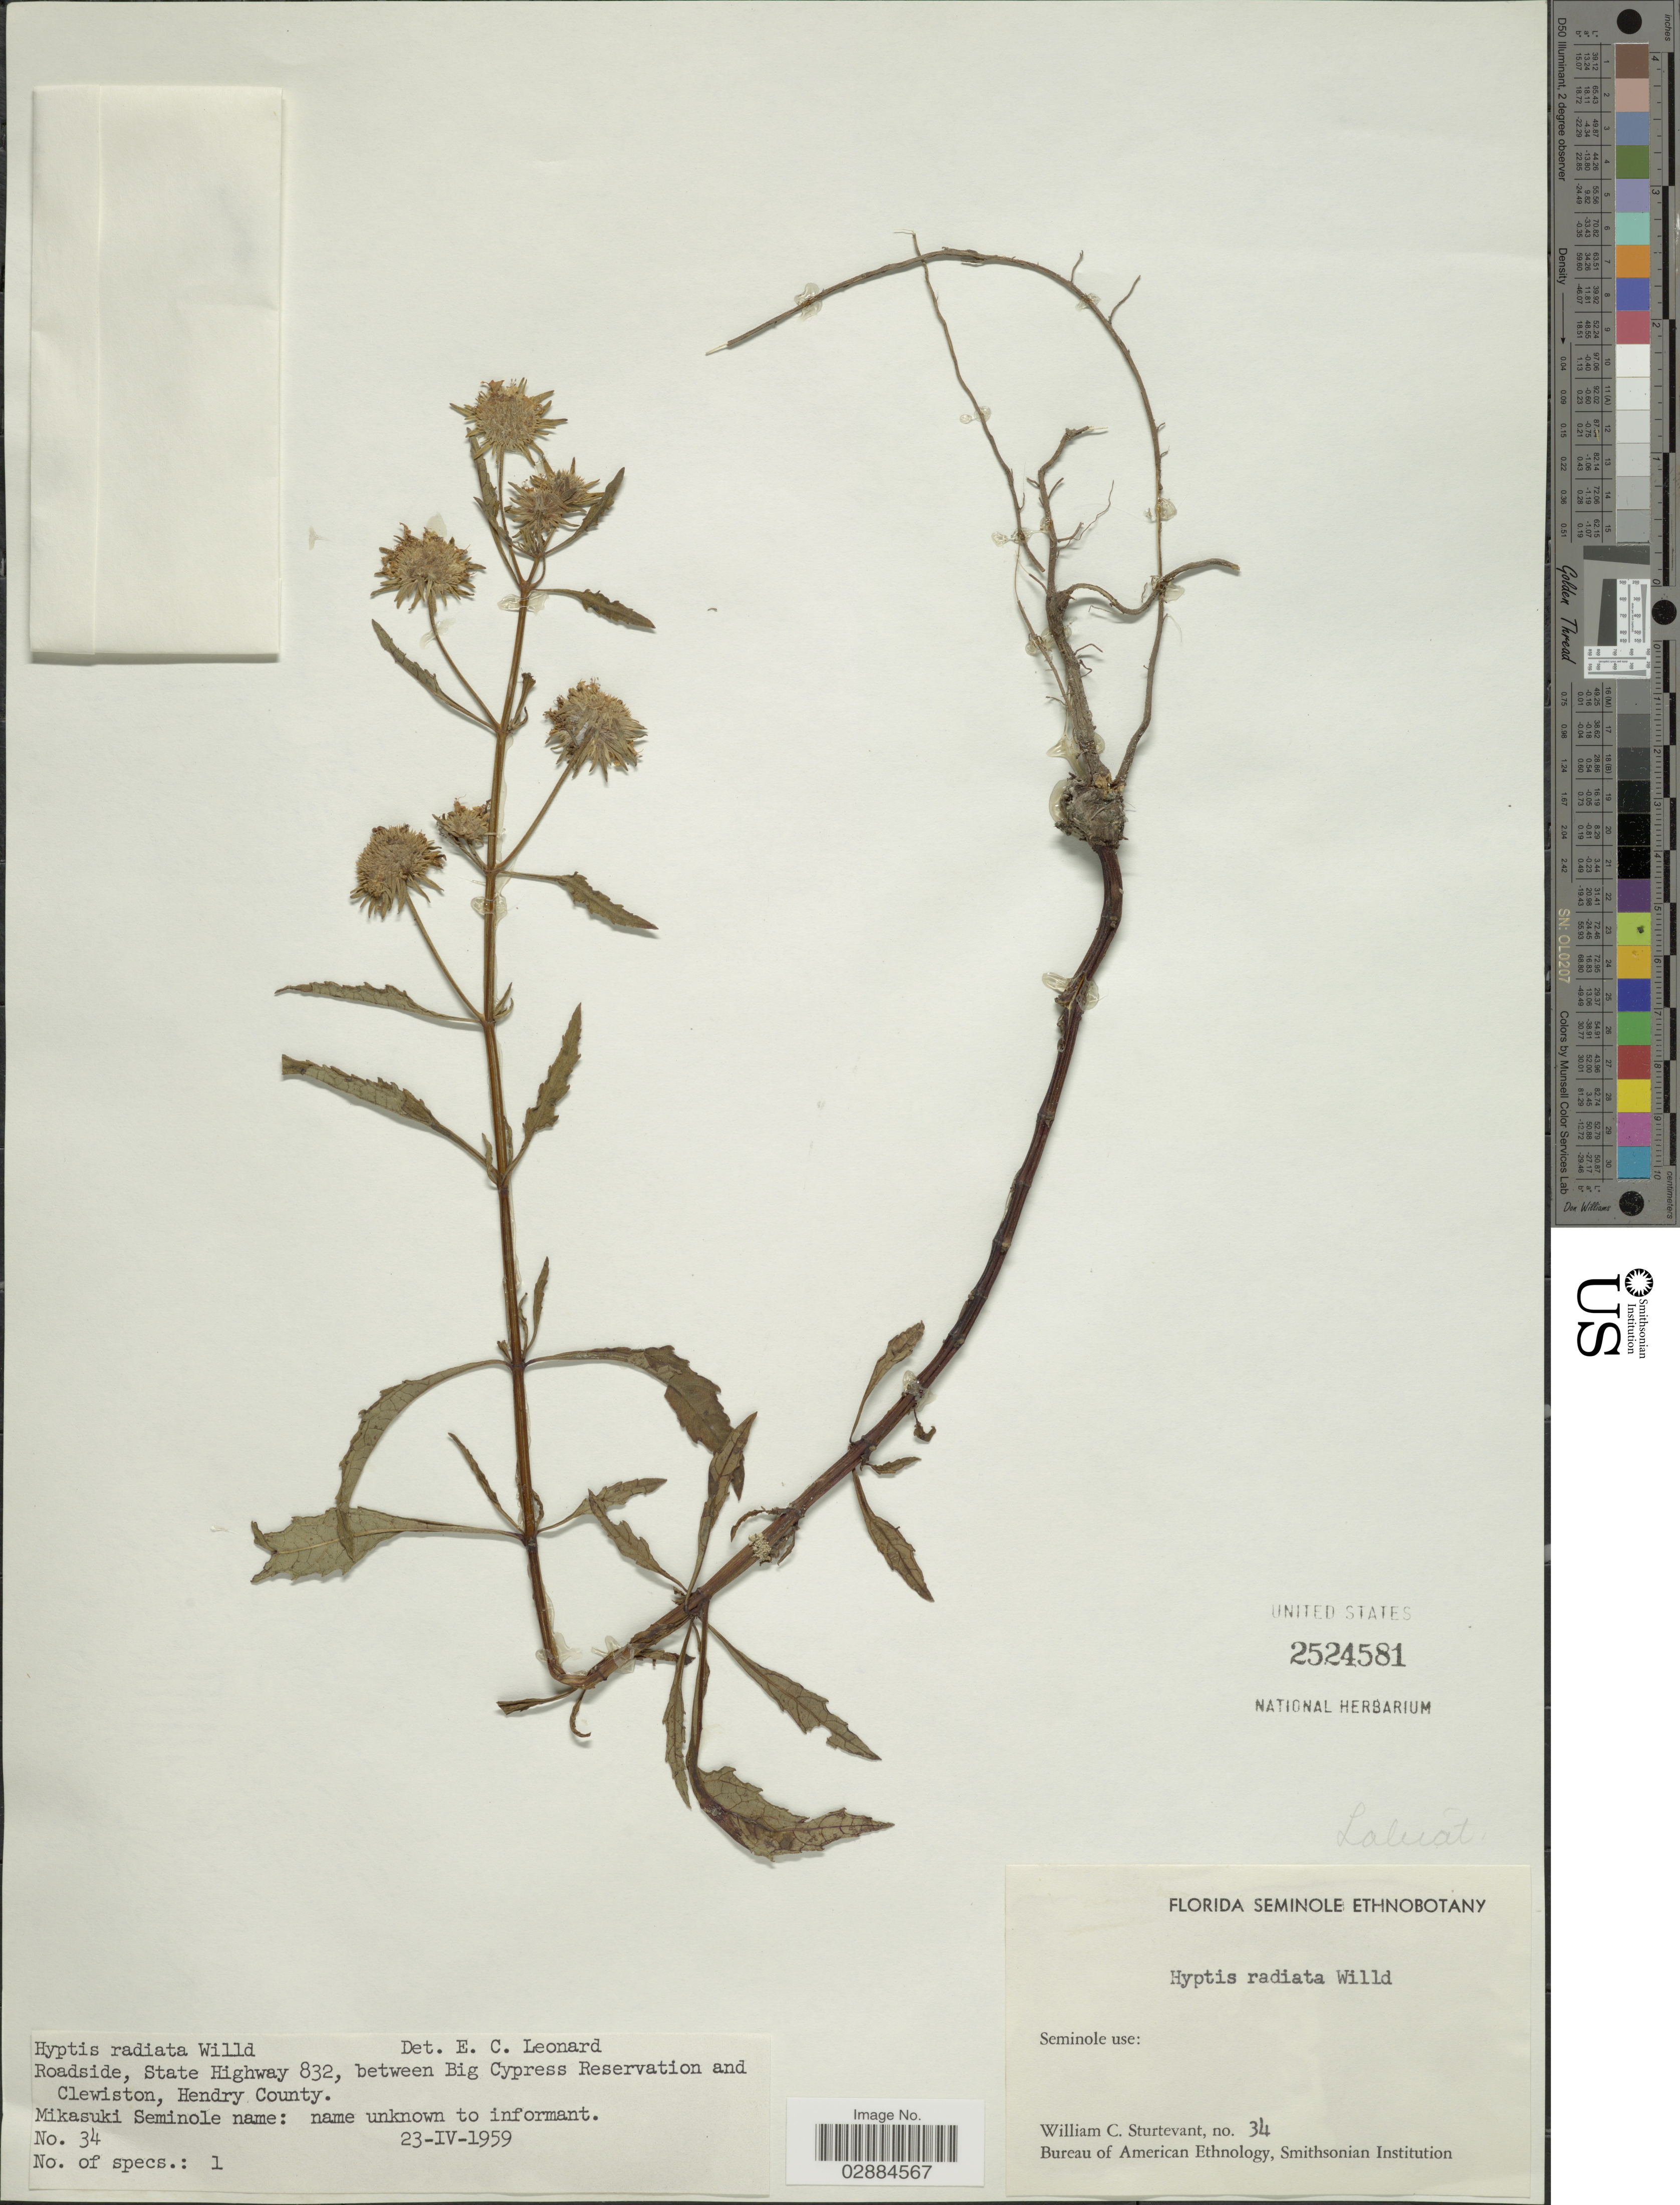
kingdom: Plantae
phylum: Tracheophyta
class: Magnoliopsida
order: Lamiales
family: Lamiaceae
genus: Hyptis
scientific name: Hyptis radiata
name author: Kunth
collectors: W. Sturtevant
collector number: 34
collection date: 1959-04-23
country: United States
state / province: Florida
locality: Roadside, State Highway 832, between Big Cypress Reservation and Clewiston, Hendry County.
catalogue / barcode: US 2524581